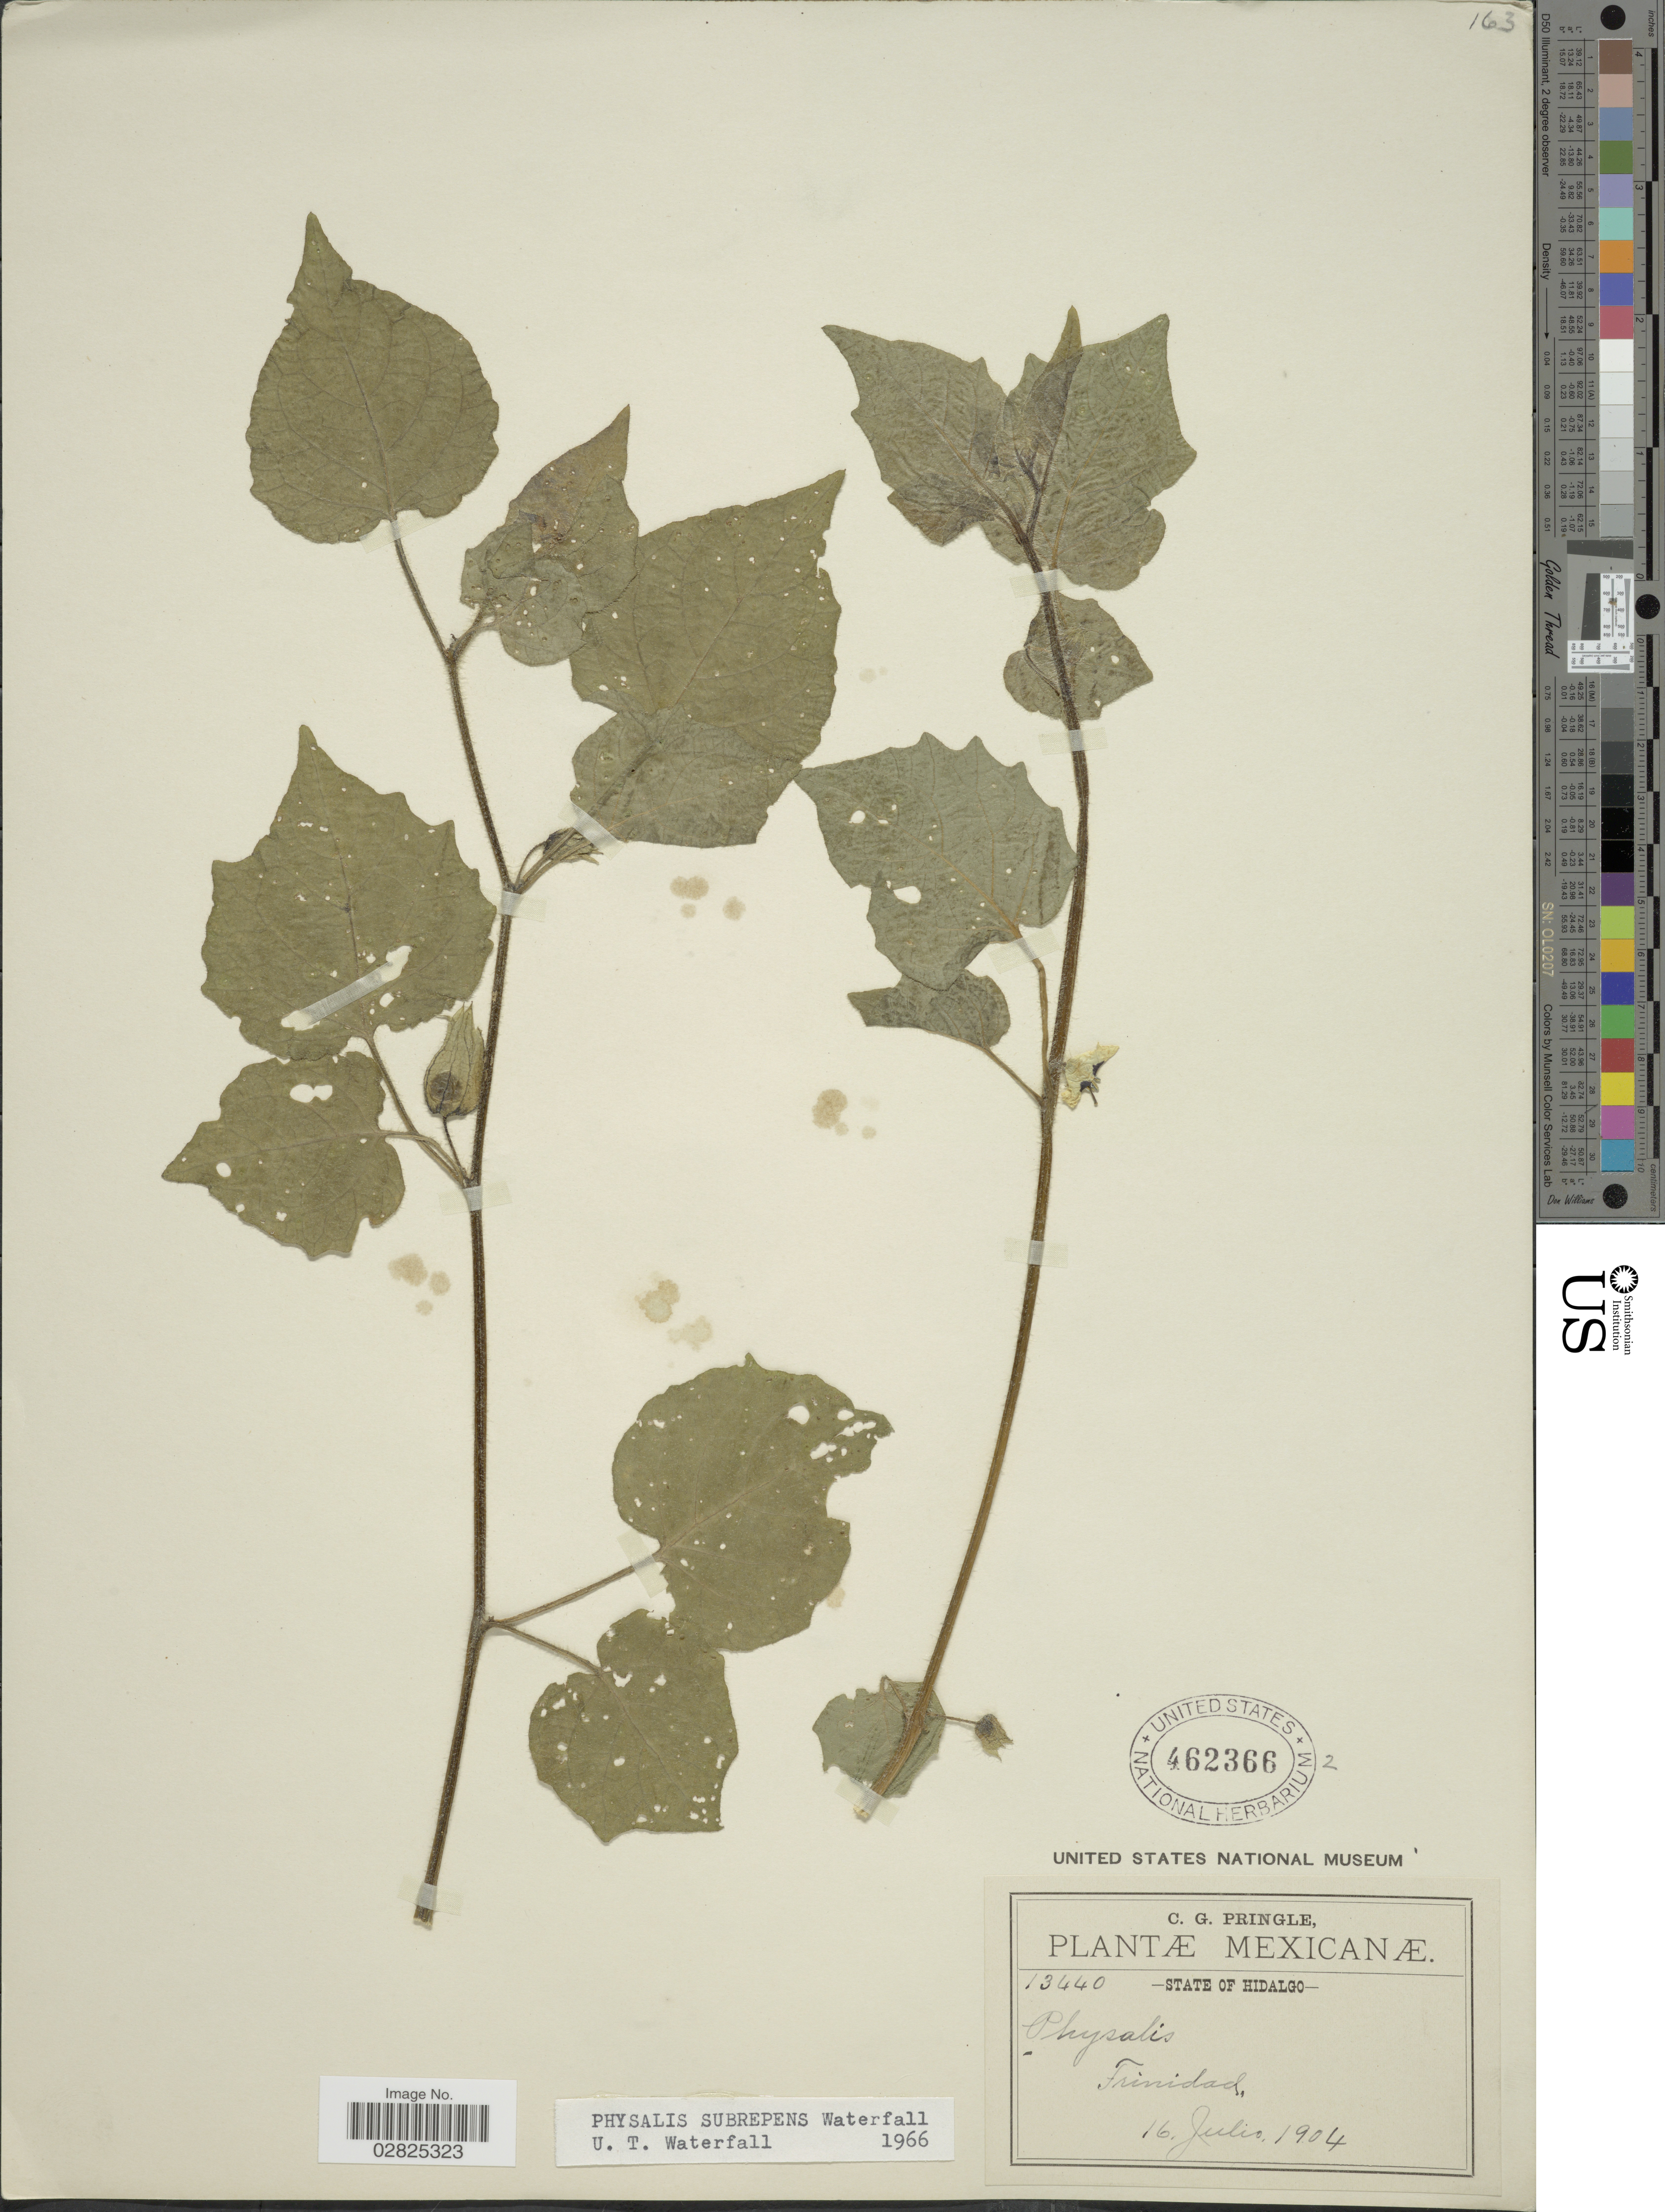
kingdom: Plantae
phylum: Tracheophyta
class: Magnoliopsida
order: Solanales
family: Solanaceae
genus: Physalis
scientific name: Physalis subrepens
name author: Waterf.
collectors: C. G. Pringle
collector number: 13440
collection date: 1904-07-16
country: Mexico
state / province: Hidalgo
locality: Trinidad.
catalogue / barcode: US 462366